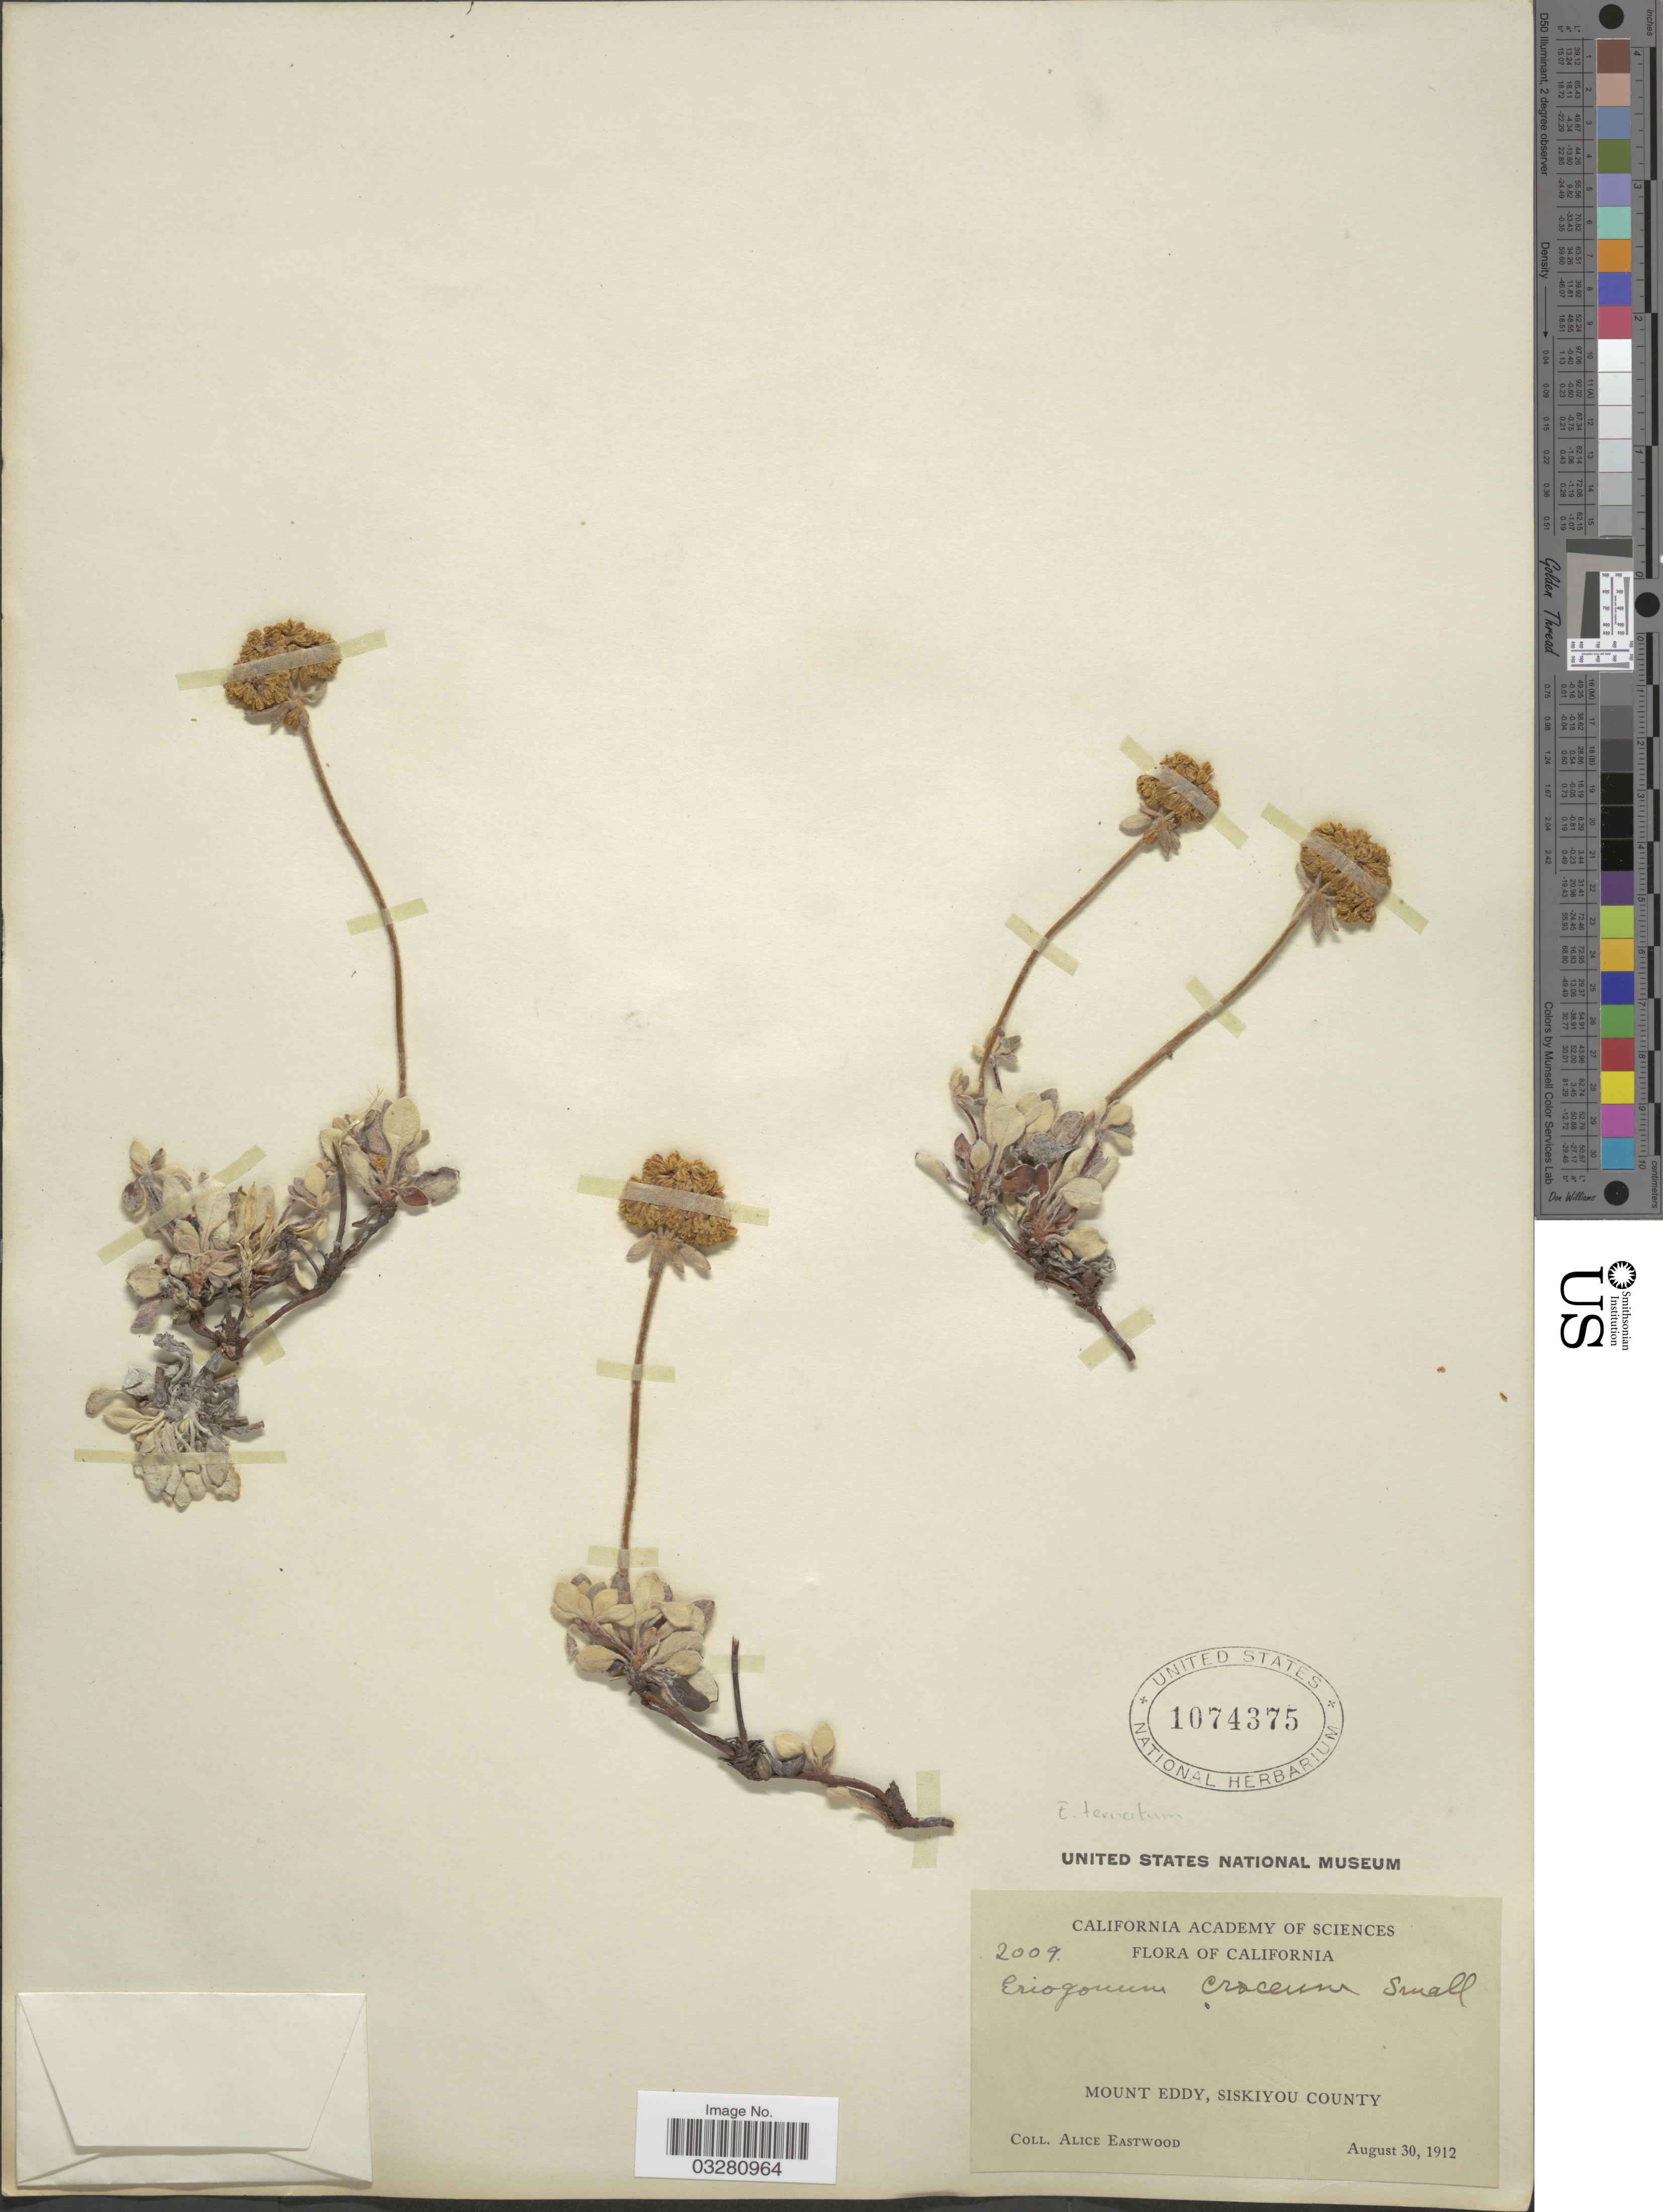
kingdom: Plantae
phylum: Tracheophyta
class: Magnoliopsida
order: Caryophyllales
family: Polygonaceae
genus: Eriogonum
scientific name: Eriogonum ternatum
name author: J.T. Howell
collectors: A. Eastwood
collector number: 2009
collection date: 1912-08-30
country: United States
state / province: California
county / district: Siskiyou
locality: Mount Eddy, Siskiyou County.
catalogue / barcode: US 1074375